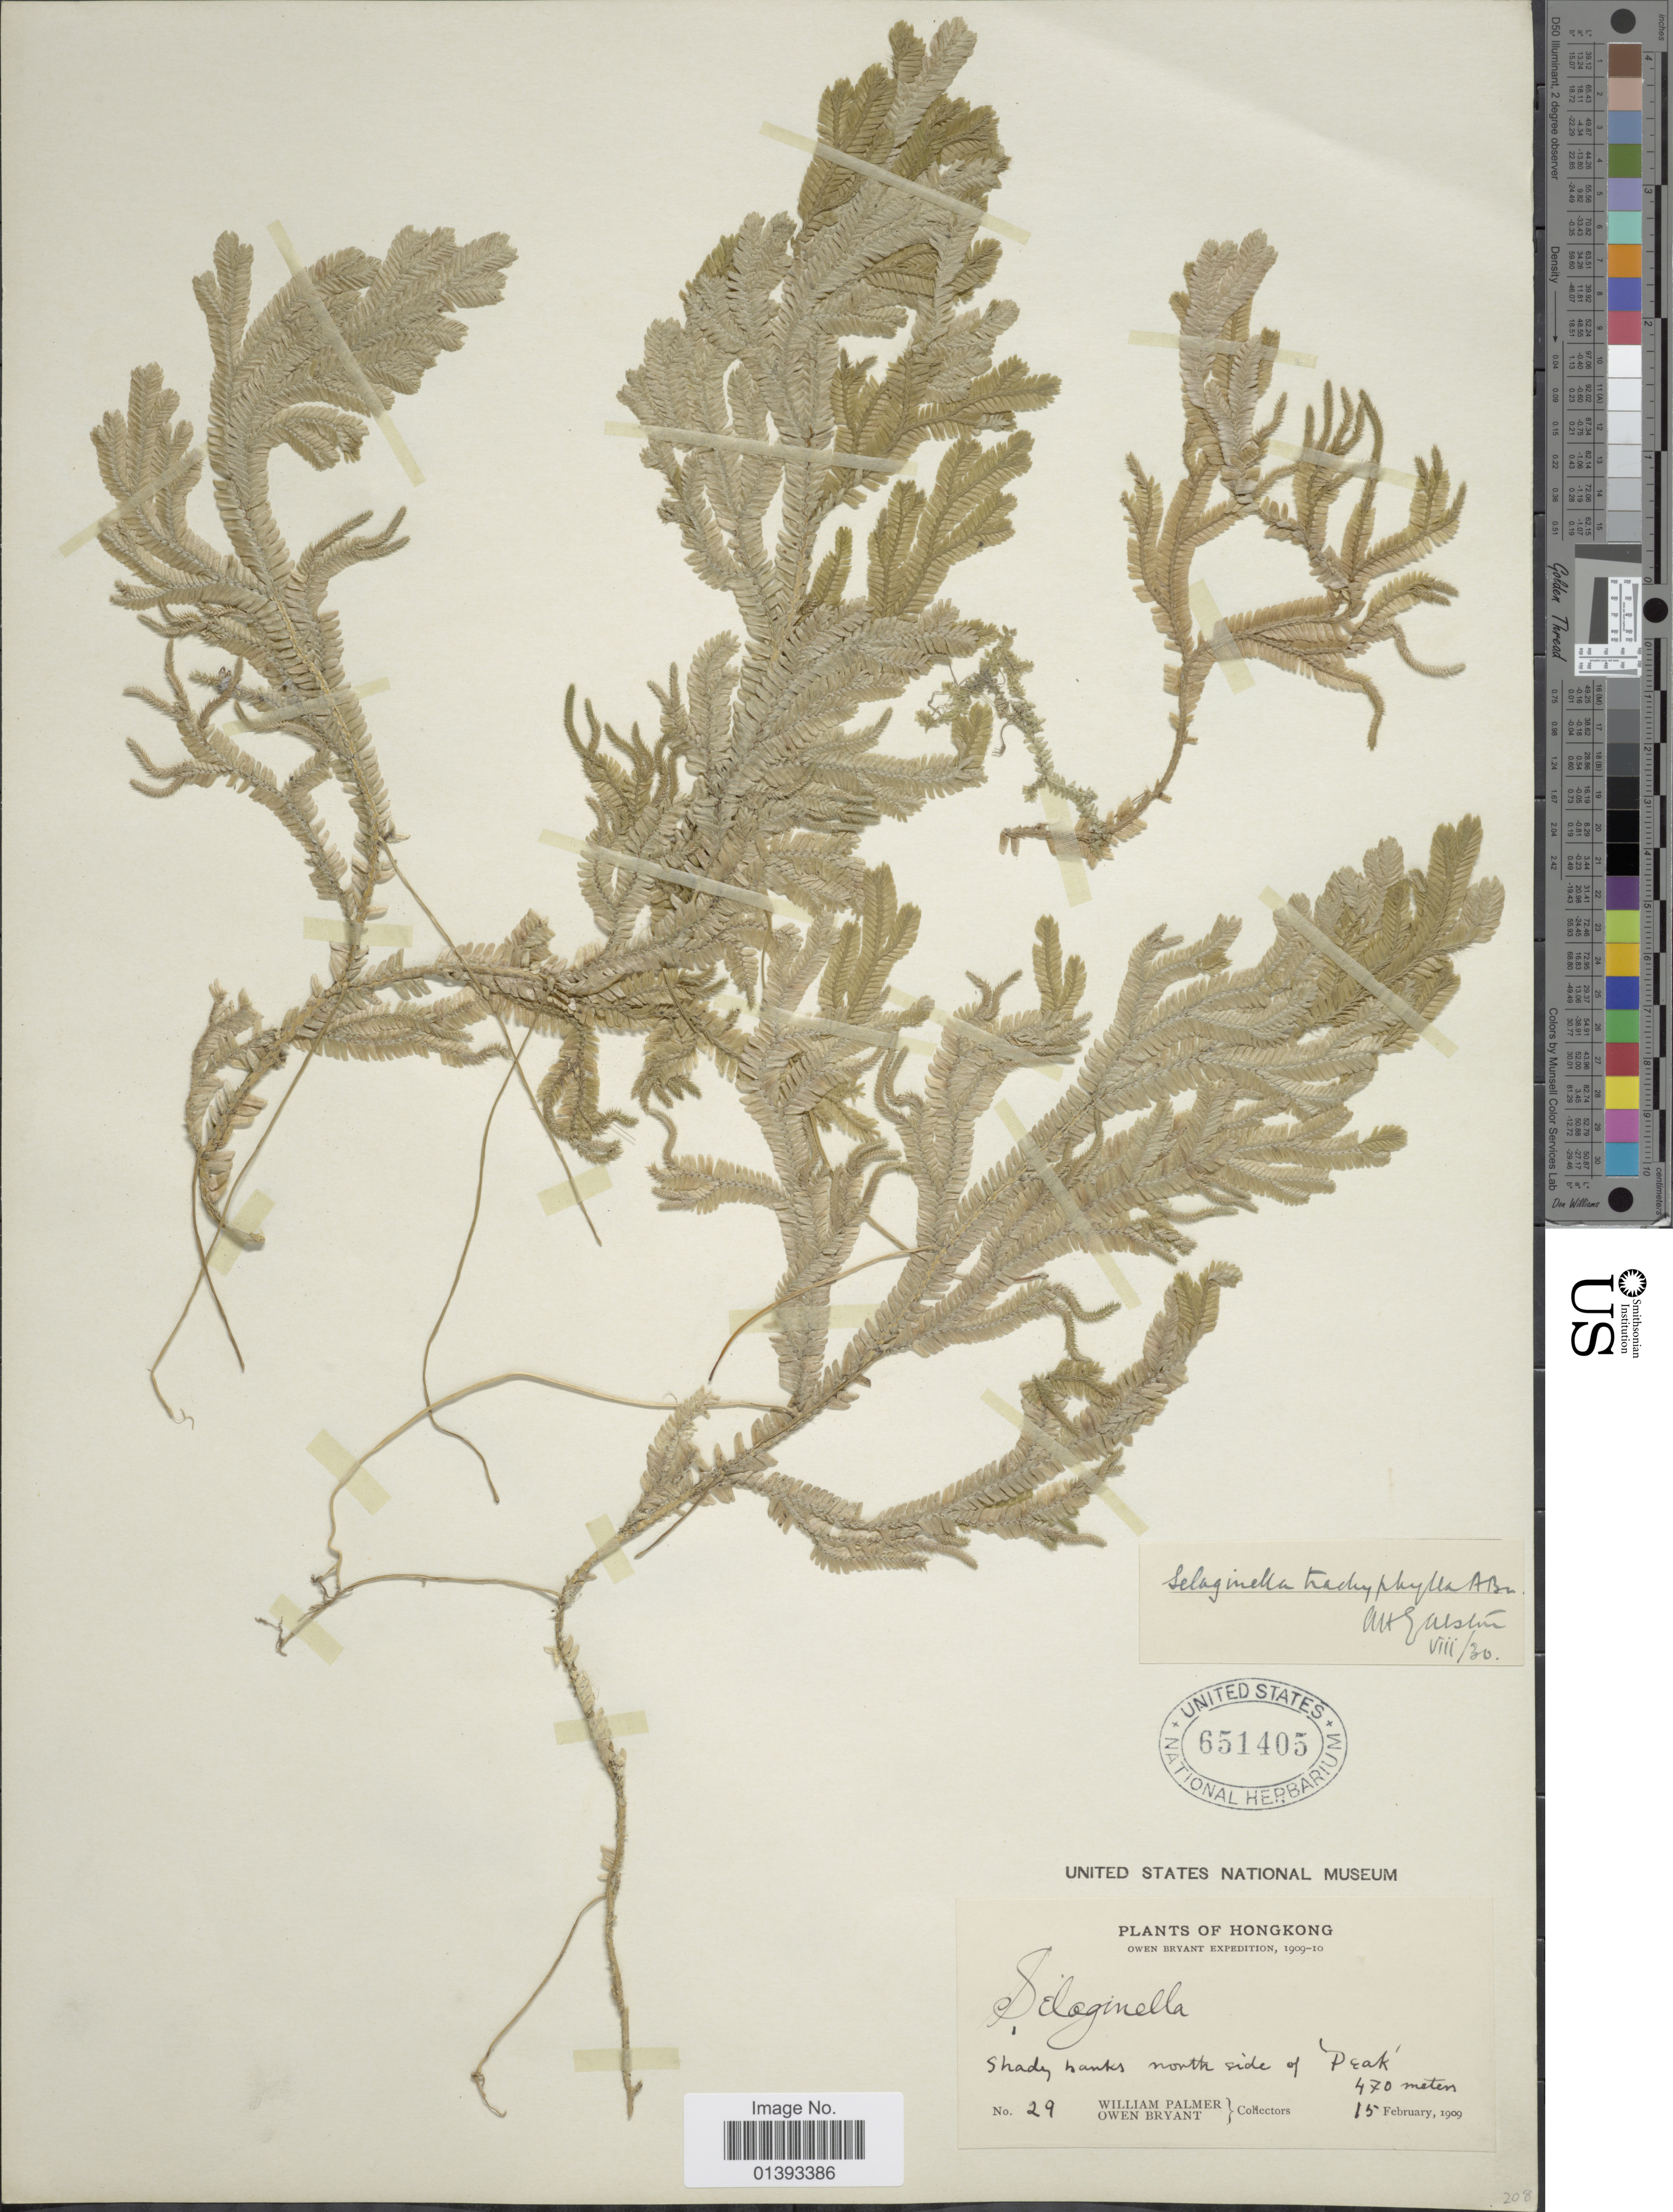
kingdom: Plantae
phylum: Tracheophyta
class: Lycopodiopsida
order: Selaginellales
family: Selaginellaceae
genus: Selaginella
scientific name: Selaginella trachyphylla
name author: A. Braun ex Hieron.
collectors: W. Palmer & O. Bryant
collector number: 29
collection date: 1909-02-15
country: China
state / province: Hong Kong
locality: Shadey banks north side of 'Peak'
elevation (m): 470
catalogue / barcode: US 651405